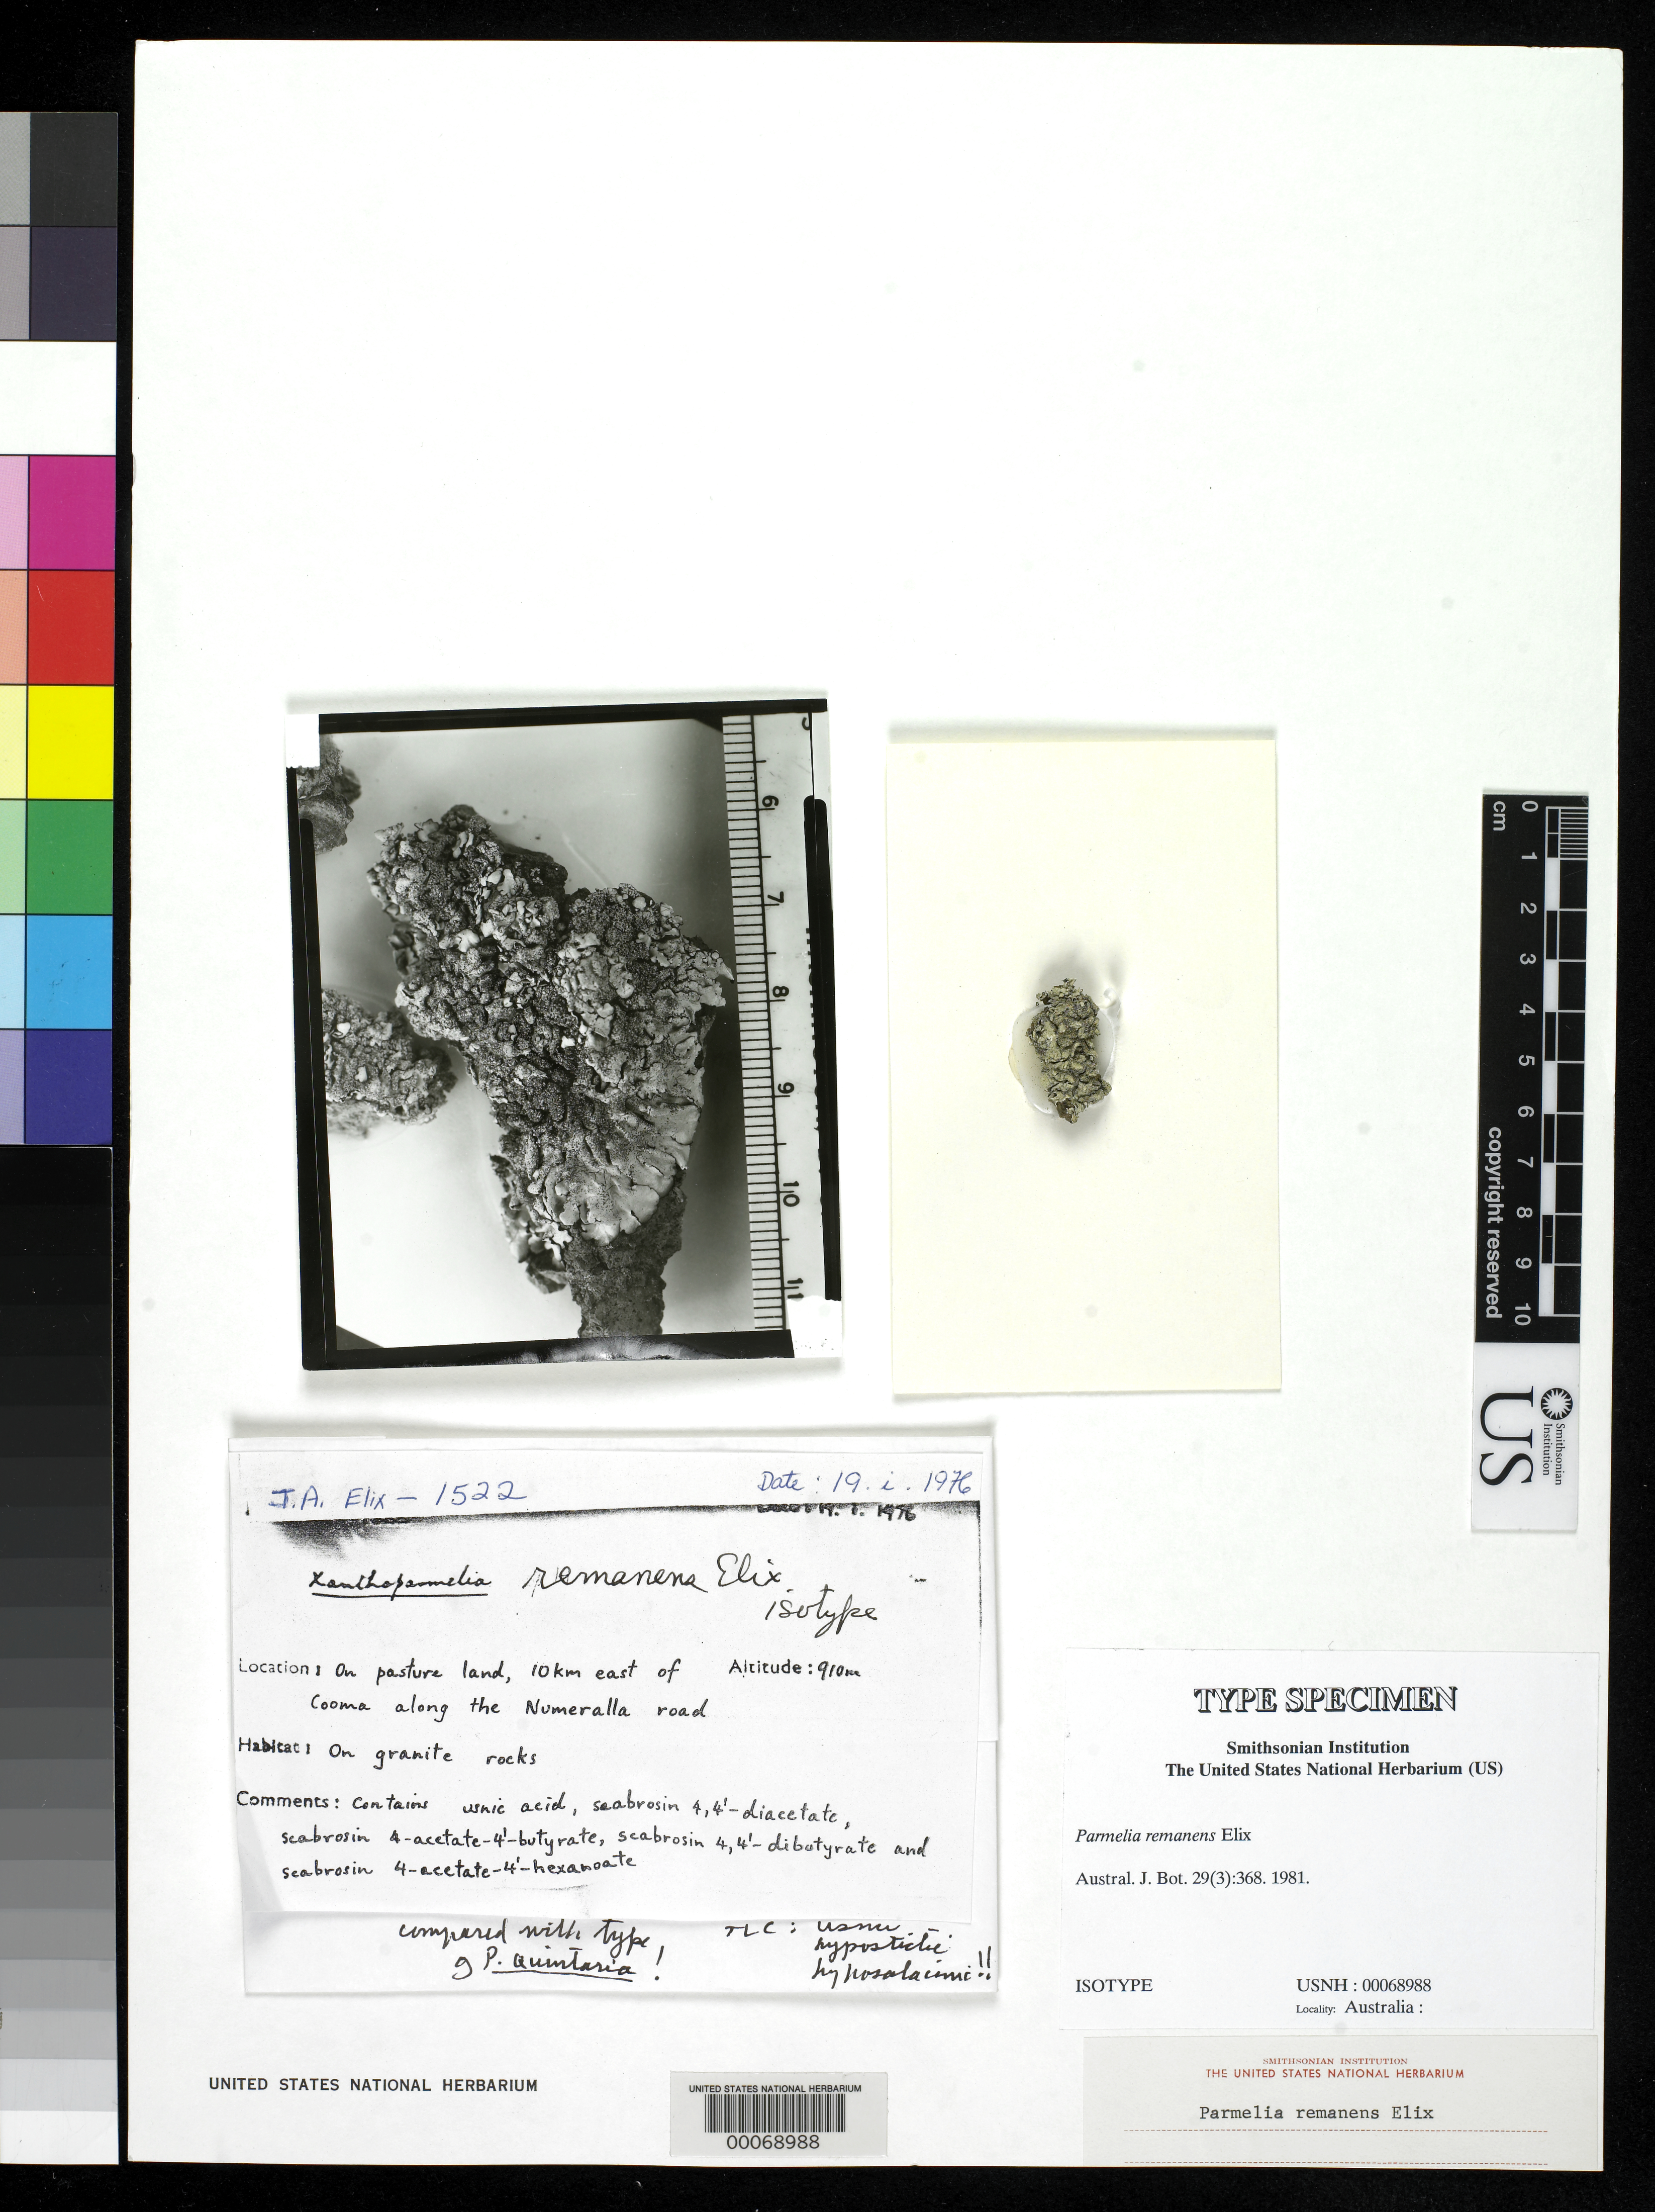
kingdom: Fungi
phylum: Ascomycota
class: Lecanoromycetes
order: Lecanorales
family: Parmeliaceae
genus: Parmelia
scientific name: Parmelia remanens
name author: Elix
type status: Isotype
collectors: J. A. Elix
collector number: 1522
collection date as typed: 19 Jan 1976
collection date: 1976-01-19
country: Australia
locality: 10 km E of Cooma, along Numeralla Rd.